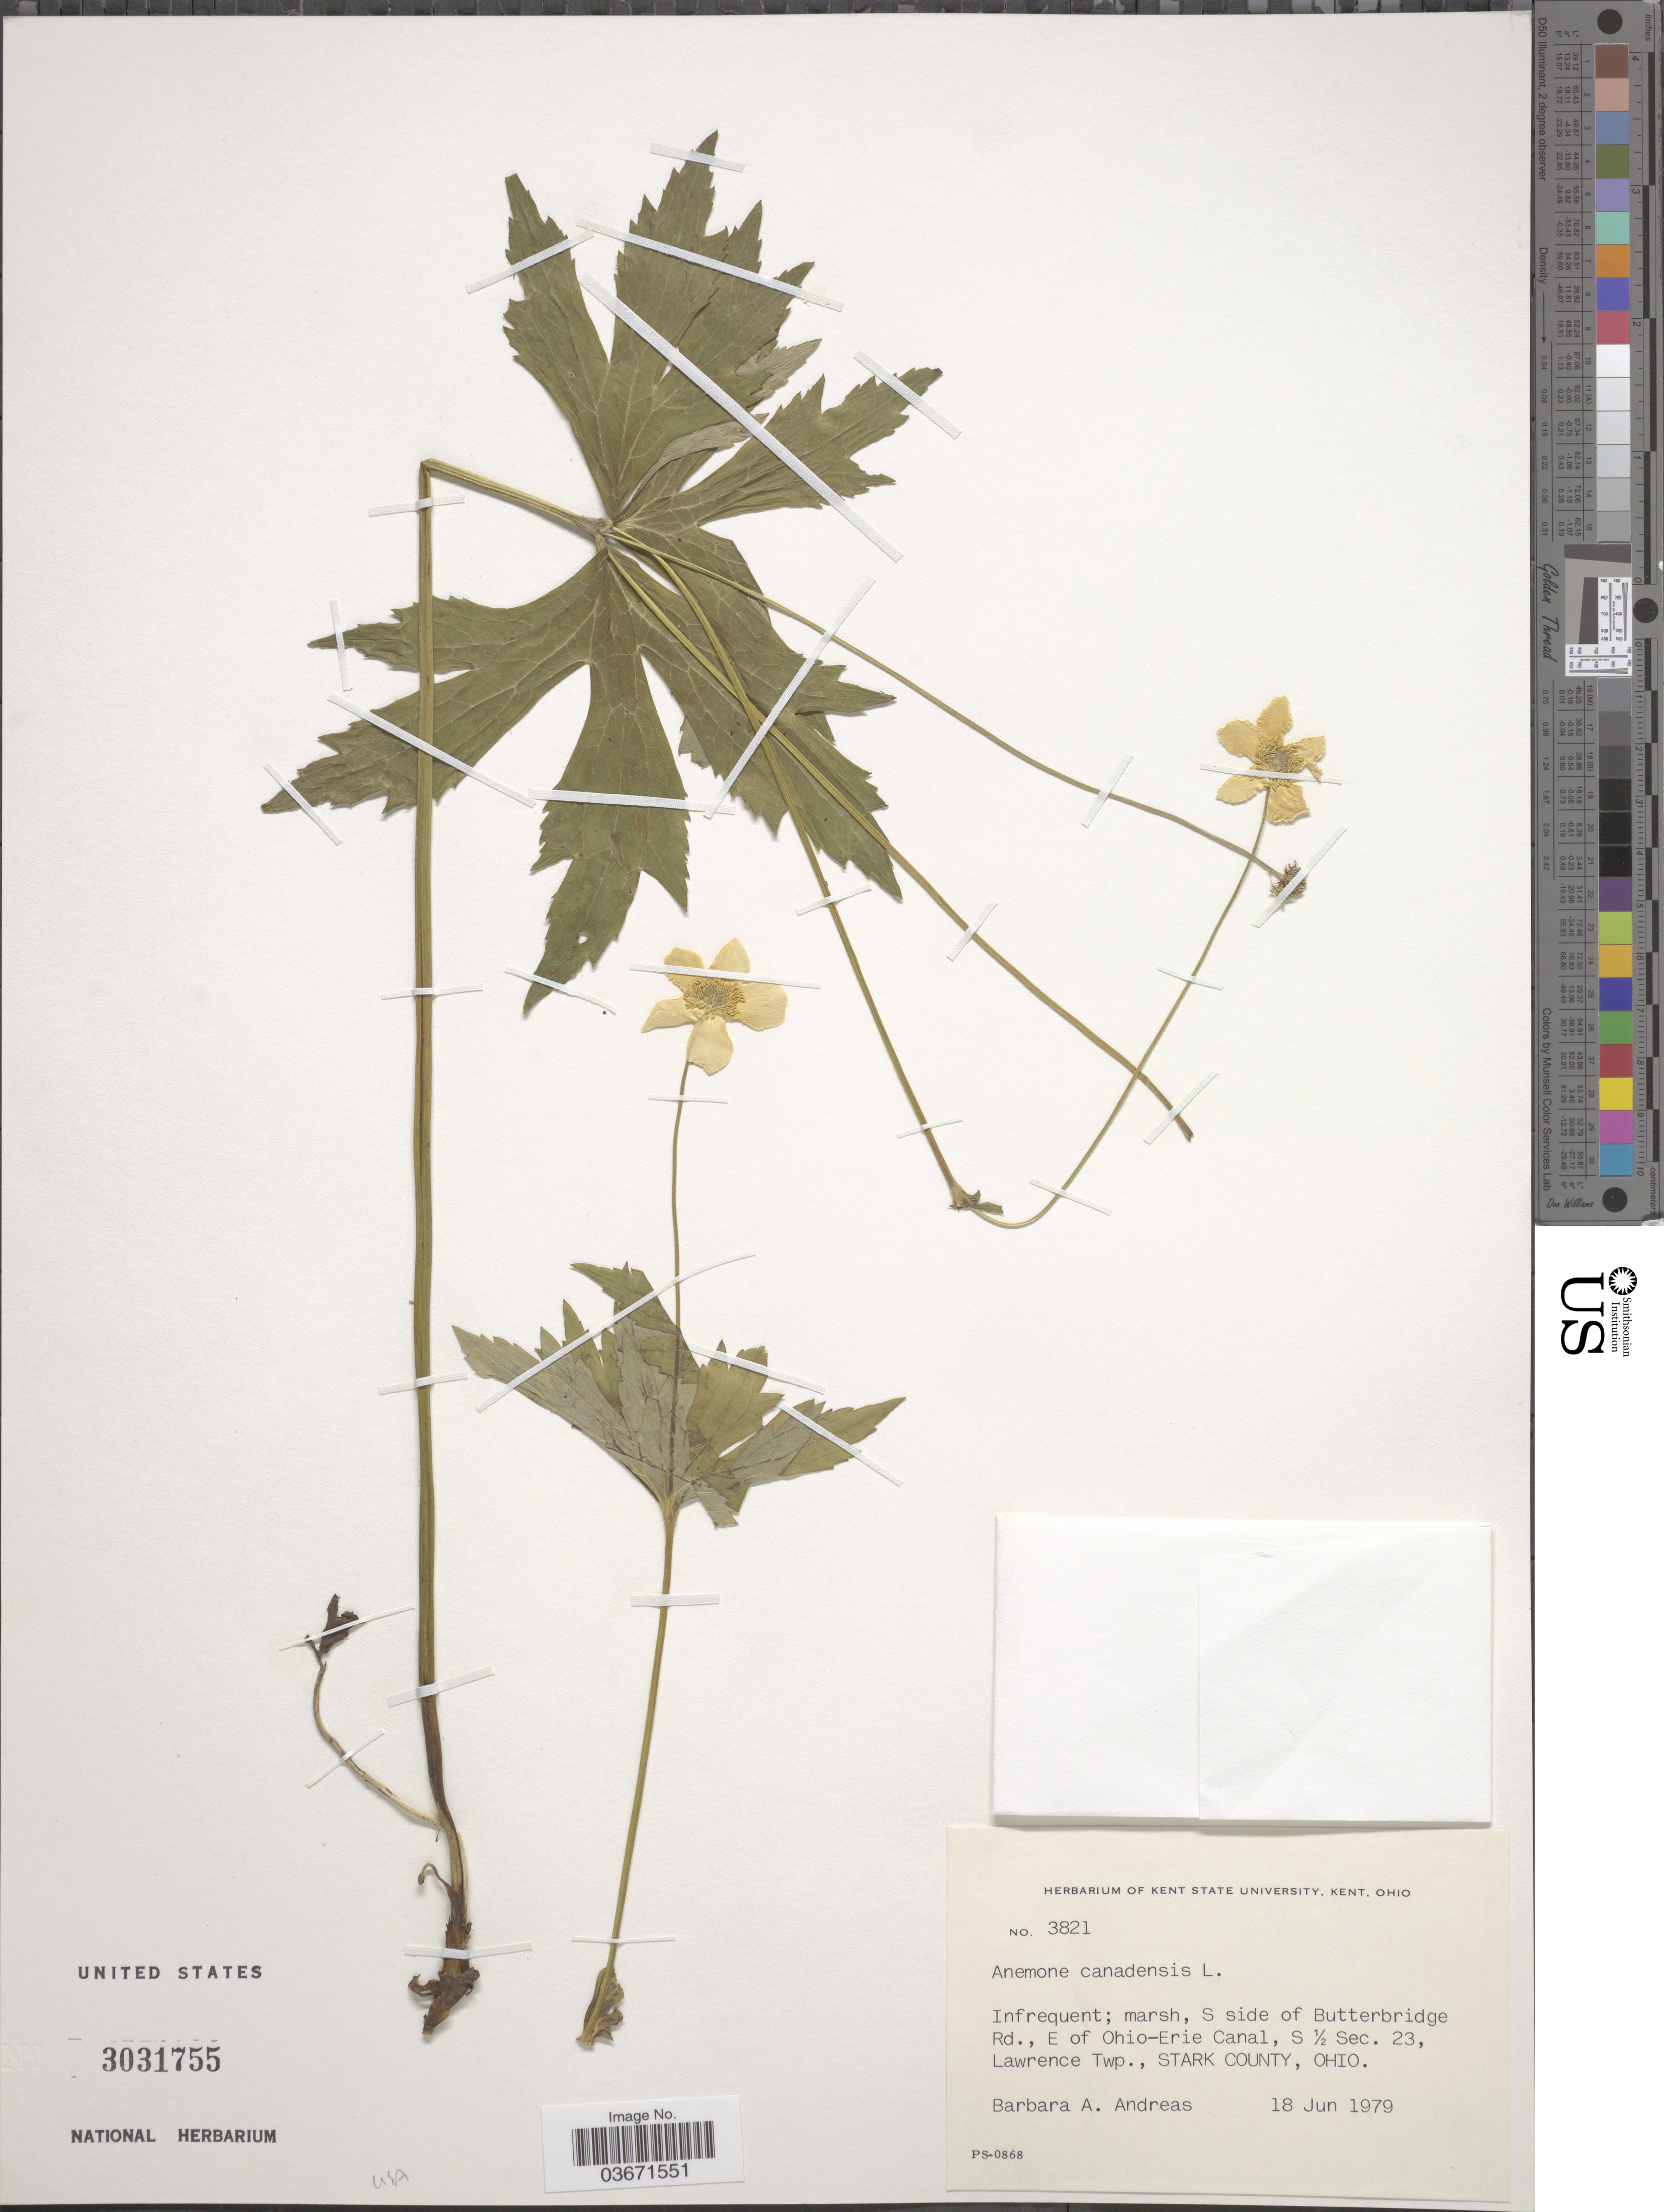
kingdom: Plantae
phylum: Tracheophyta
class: Magnoliopsida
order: Ranunculales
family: Ranunculaceae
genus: Anemone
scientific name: Anemone canadensis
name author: L.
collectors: B. A. Andreas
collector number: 3821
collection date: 1979-06-18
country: United States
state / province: Ohio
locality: S side of Butterbridge Rd., E of Ohio-Erie Canal, S ½ Sec. 23, Lawrence Twp., Stark County.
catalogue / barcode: US 3031755